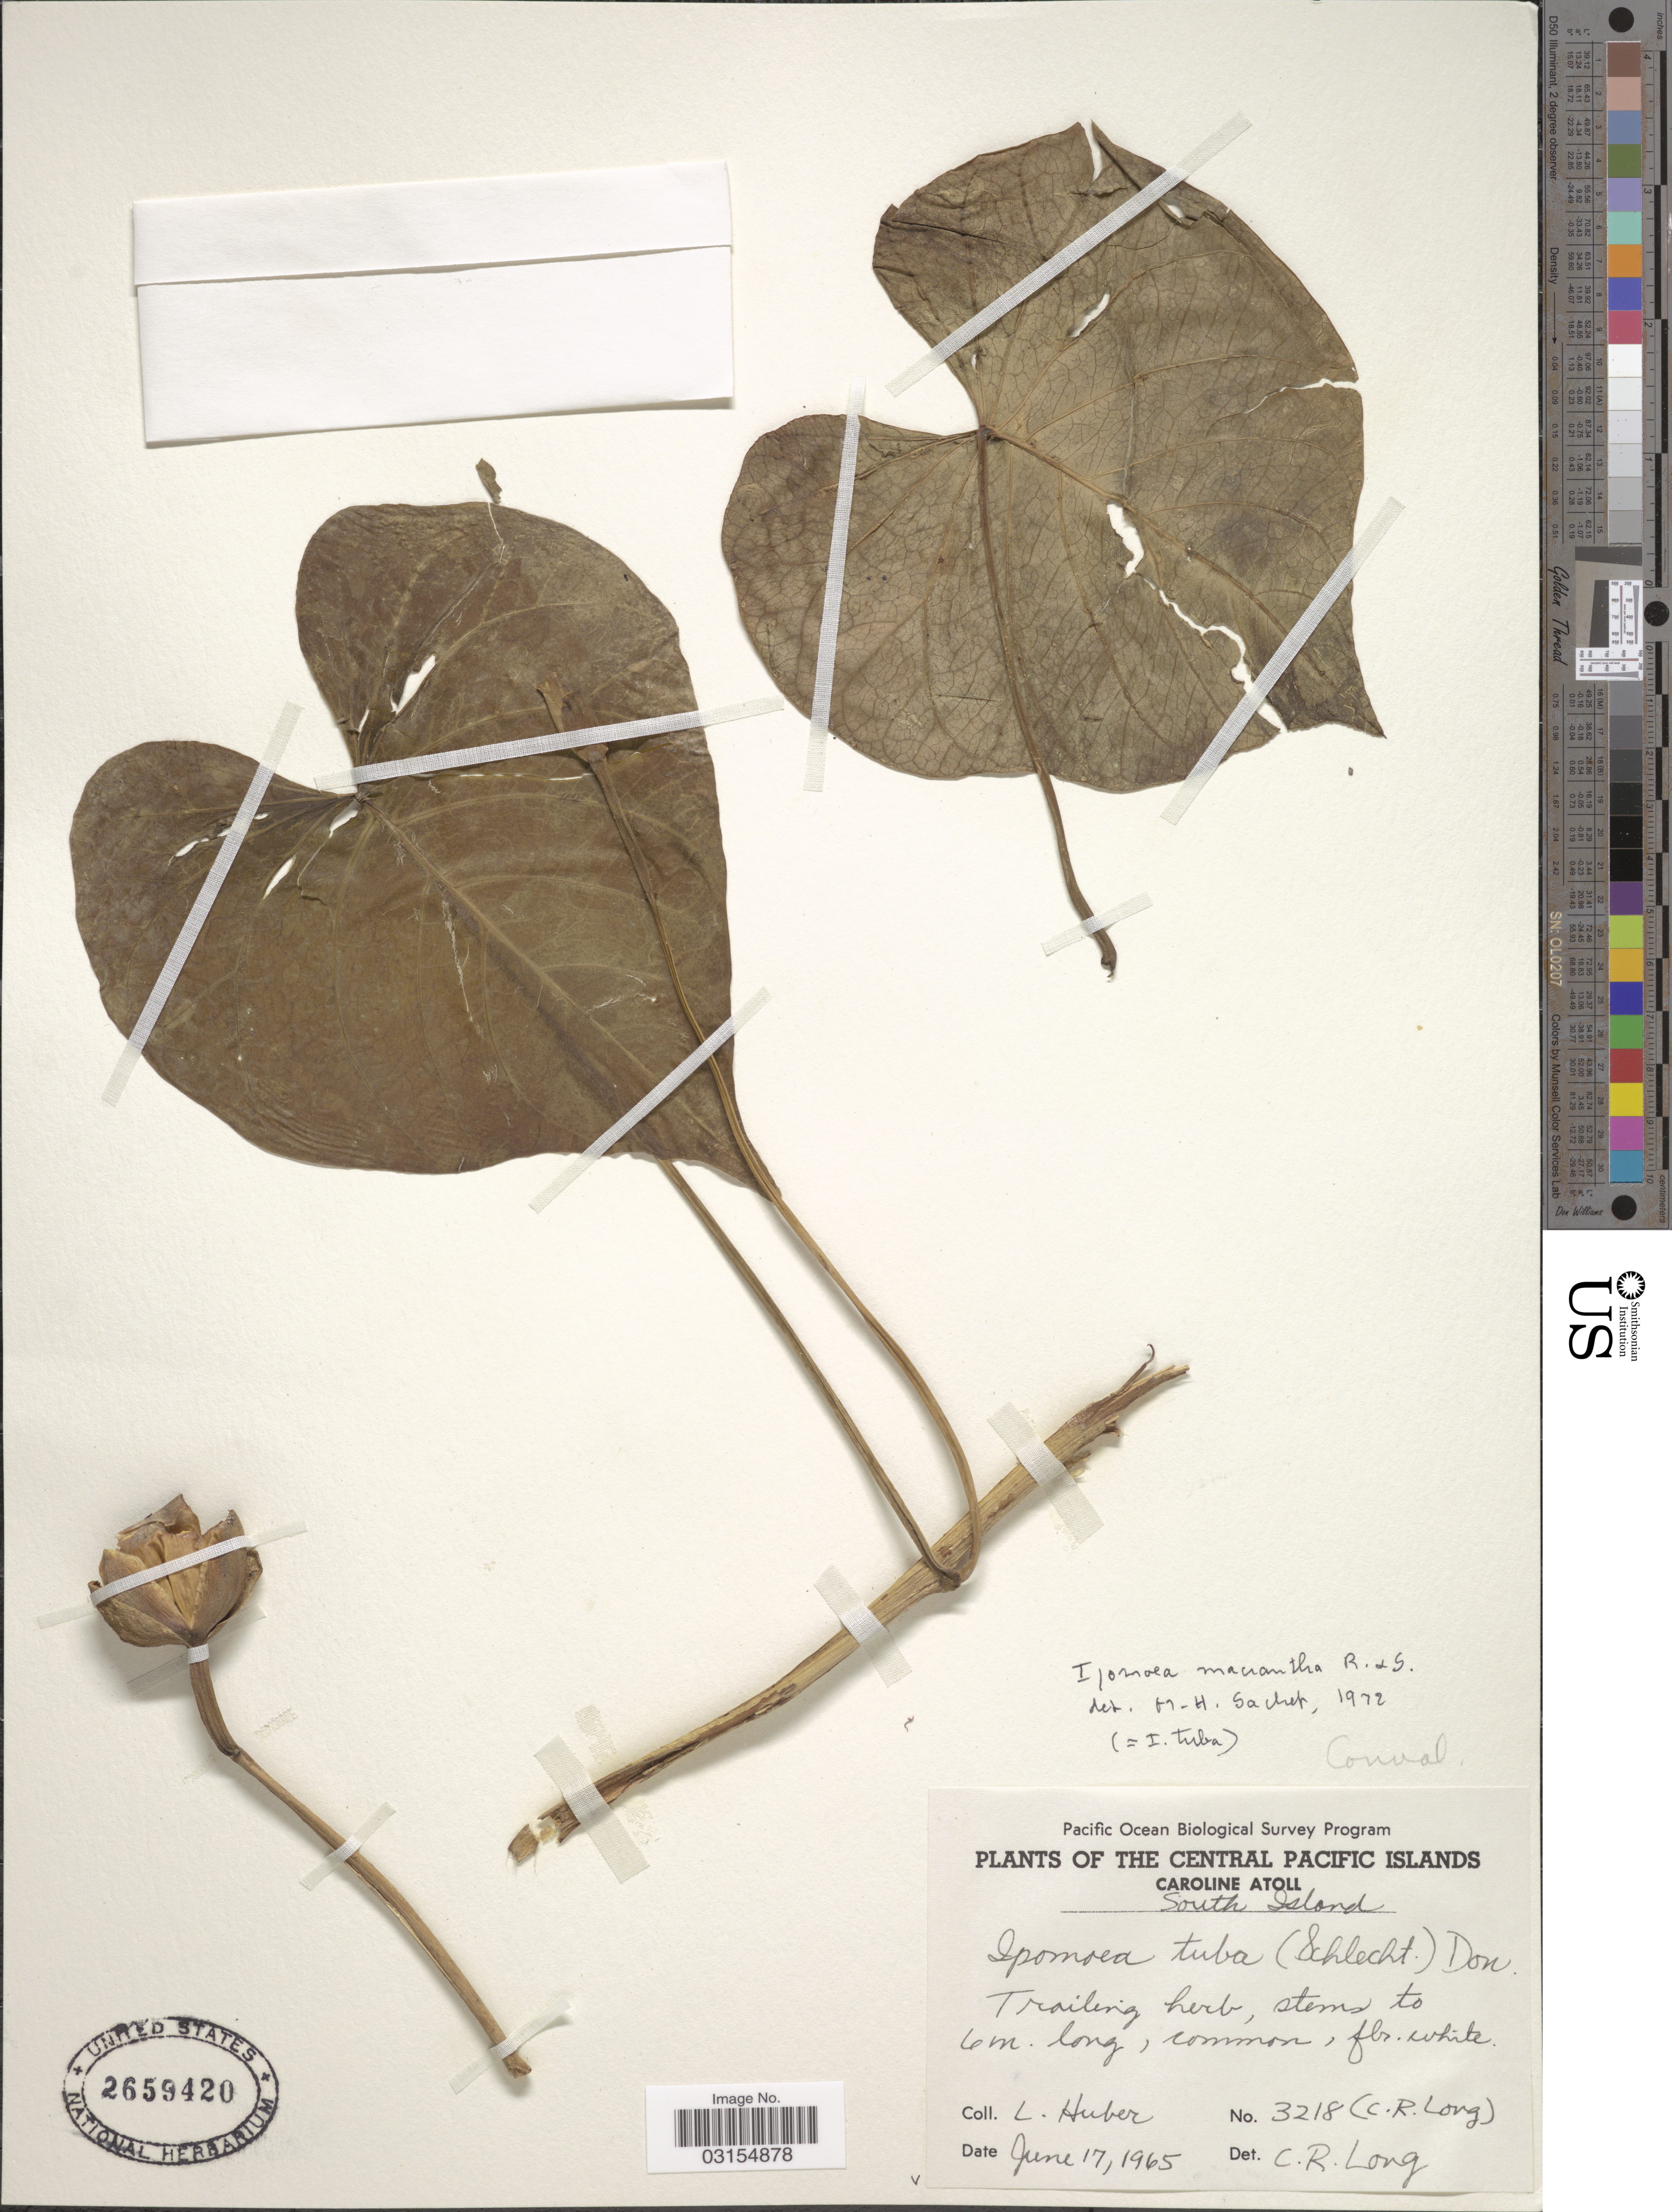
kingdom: Plantae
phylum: Tracheophyta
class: Magnoliopsida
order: Solanales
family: Convolvulaceae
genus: Ipomoea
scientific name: Ipomoea violacea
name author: L.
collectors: L. Huber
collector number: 3218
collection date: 1965-06-17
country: Kiribati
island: Caroline Atoll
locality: The Central Pacific Islands. Caroline Atoll, South Island.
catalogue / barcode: US 2659420